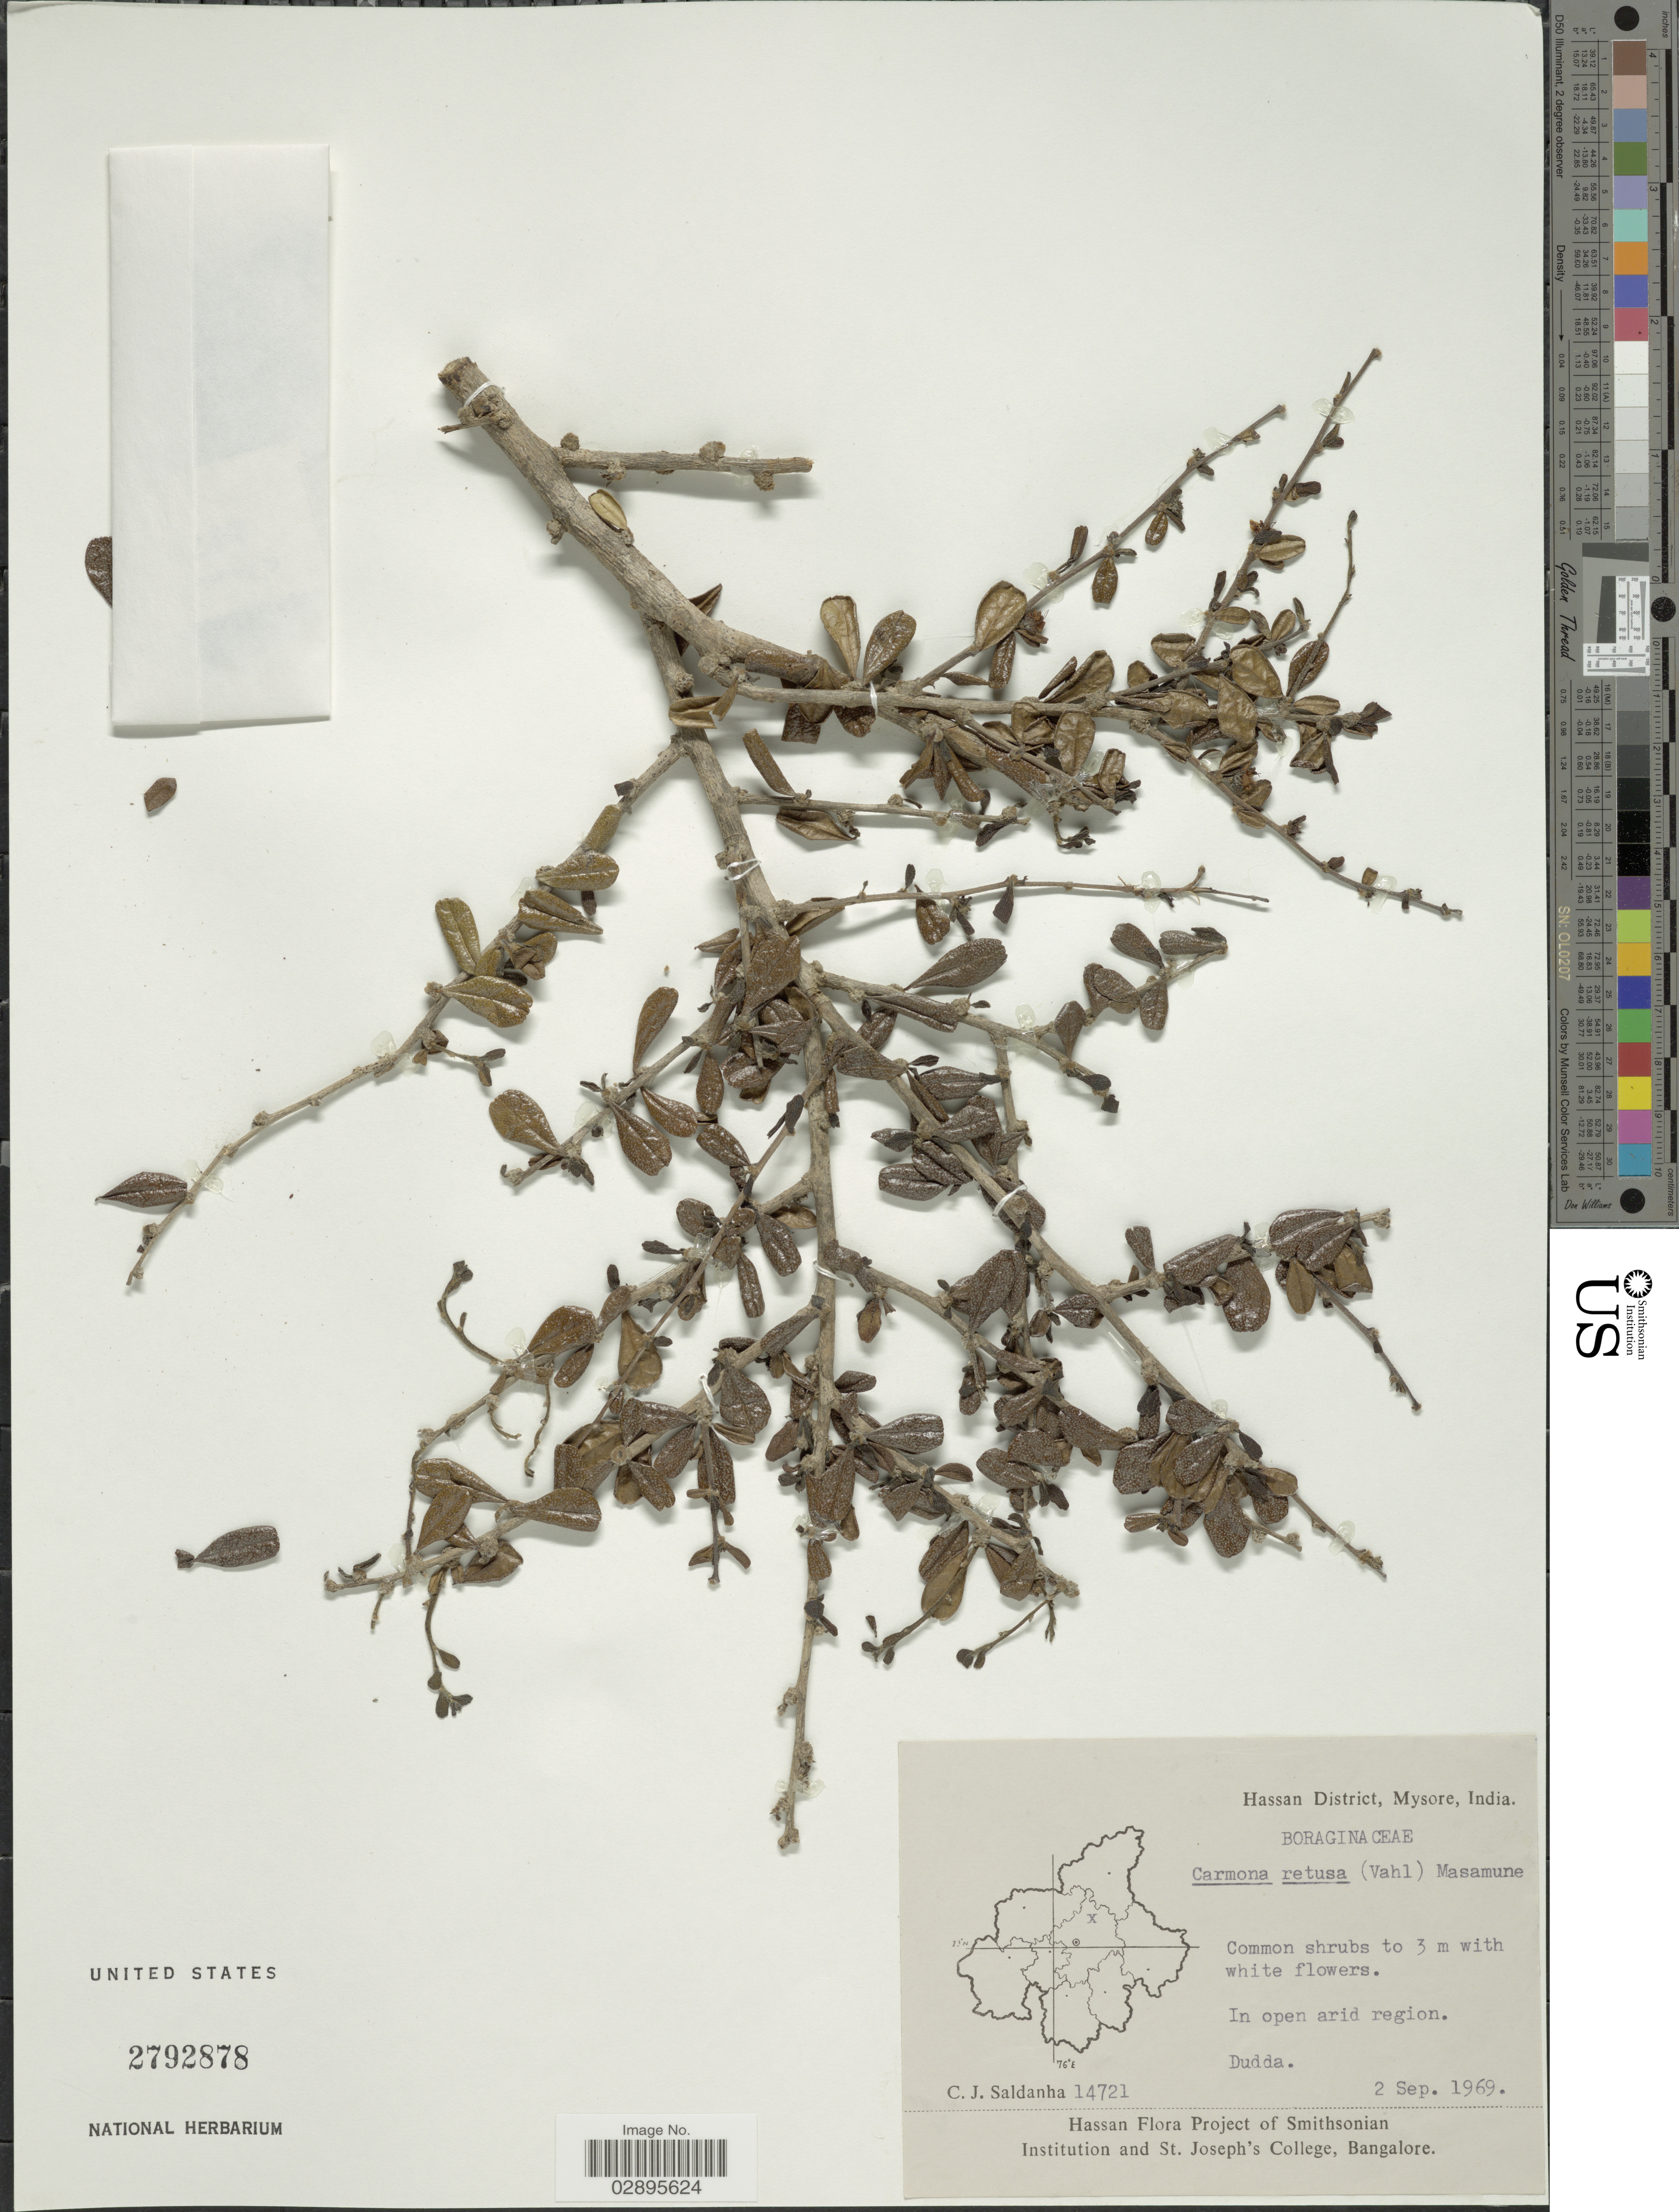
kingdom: Plantae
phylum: Tracheophyta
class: Magnoliopsida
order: Boraginales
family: Ehretiaceae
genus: Ehretia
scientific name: Ehretia microphylla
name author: Lam.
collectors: C. J. Saldanha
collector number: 14721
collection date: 1969-09-02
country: India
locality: Hassan District, Mysore. Dudda.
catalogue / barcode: US 2792878